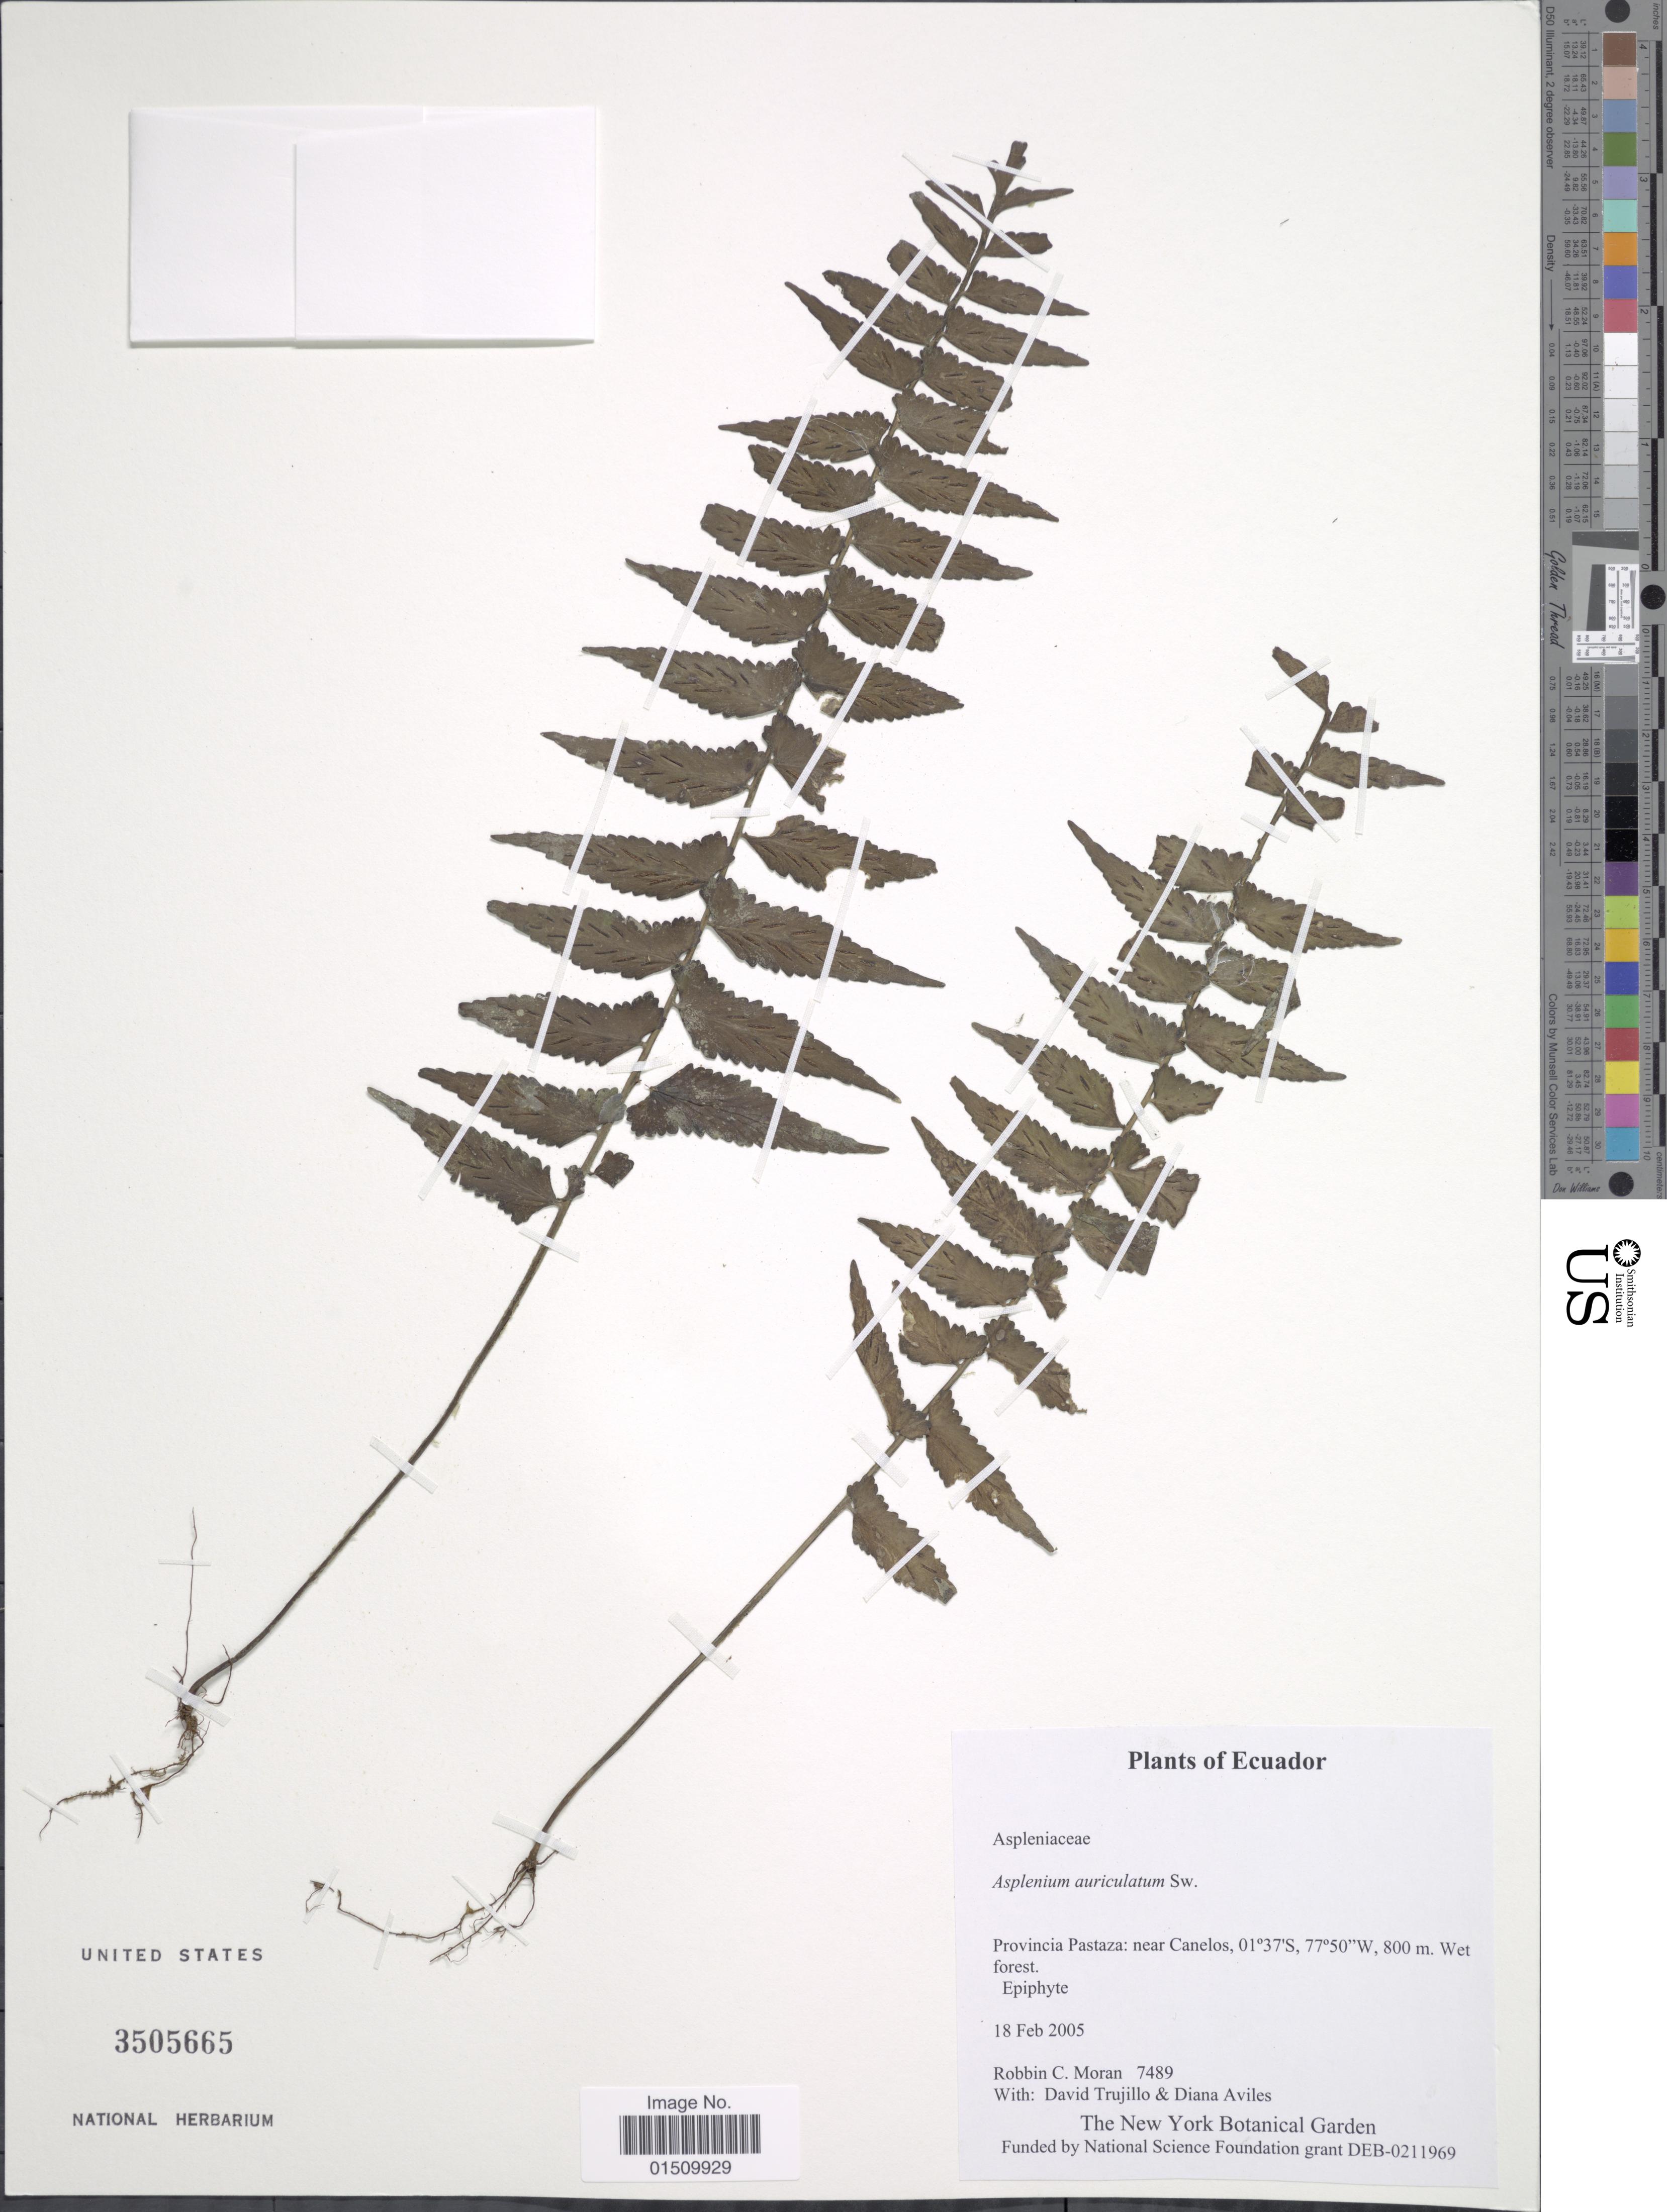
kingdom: Plantae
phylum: Tracheophyta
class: Polypodiopsida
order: Polypodiales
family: Aspleniaceae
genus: Asplenium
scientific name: Asplenium auriculatum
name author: Sw.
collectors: R. C. Moran, D. Trujillo & D. Aviles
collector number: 7489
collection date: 2005-02-18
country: Ecuador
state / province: Pastaza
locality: Ecuador, near Canelos.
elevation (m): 800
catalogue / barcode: US 3505665